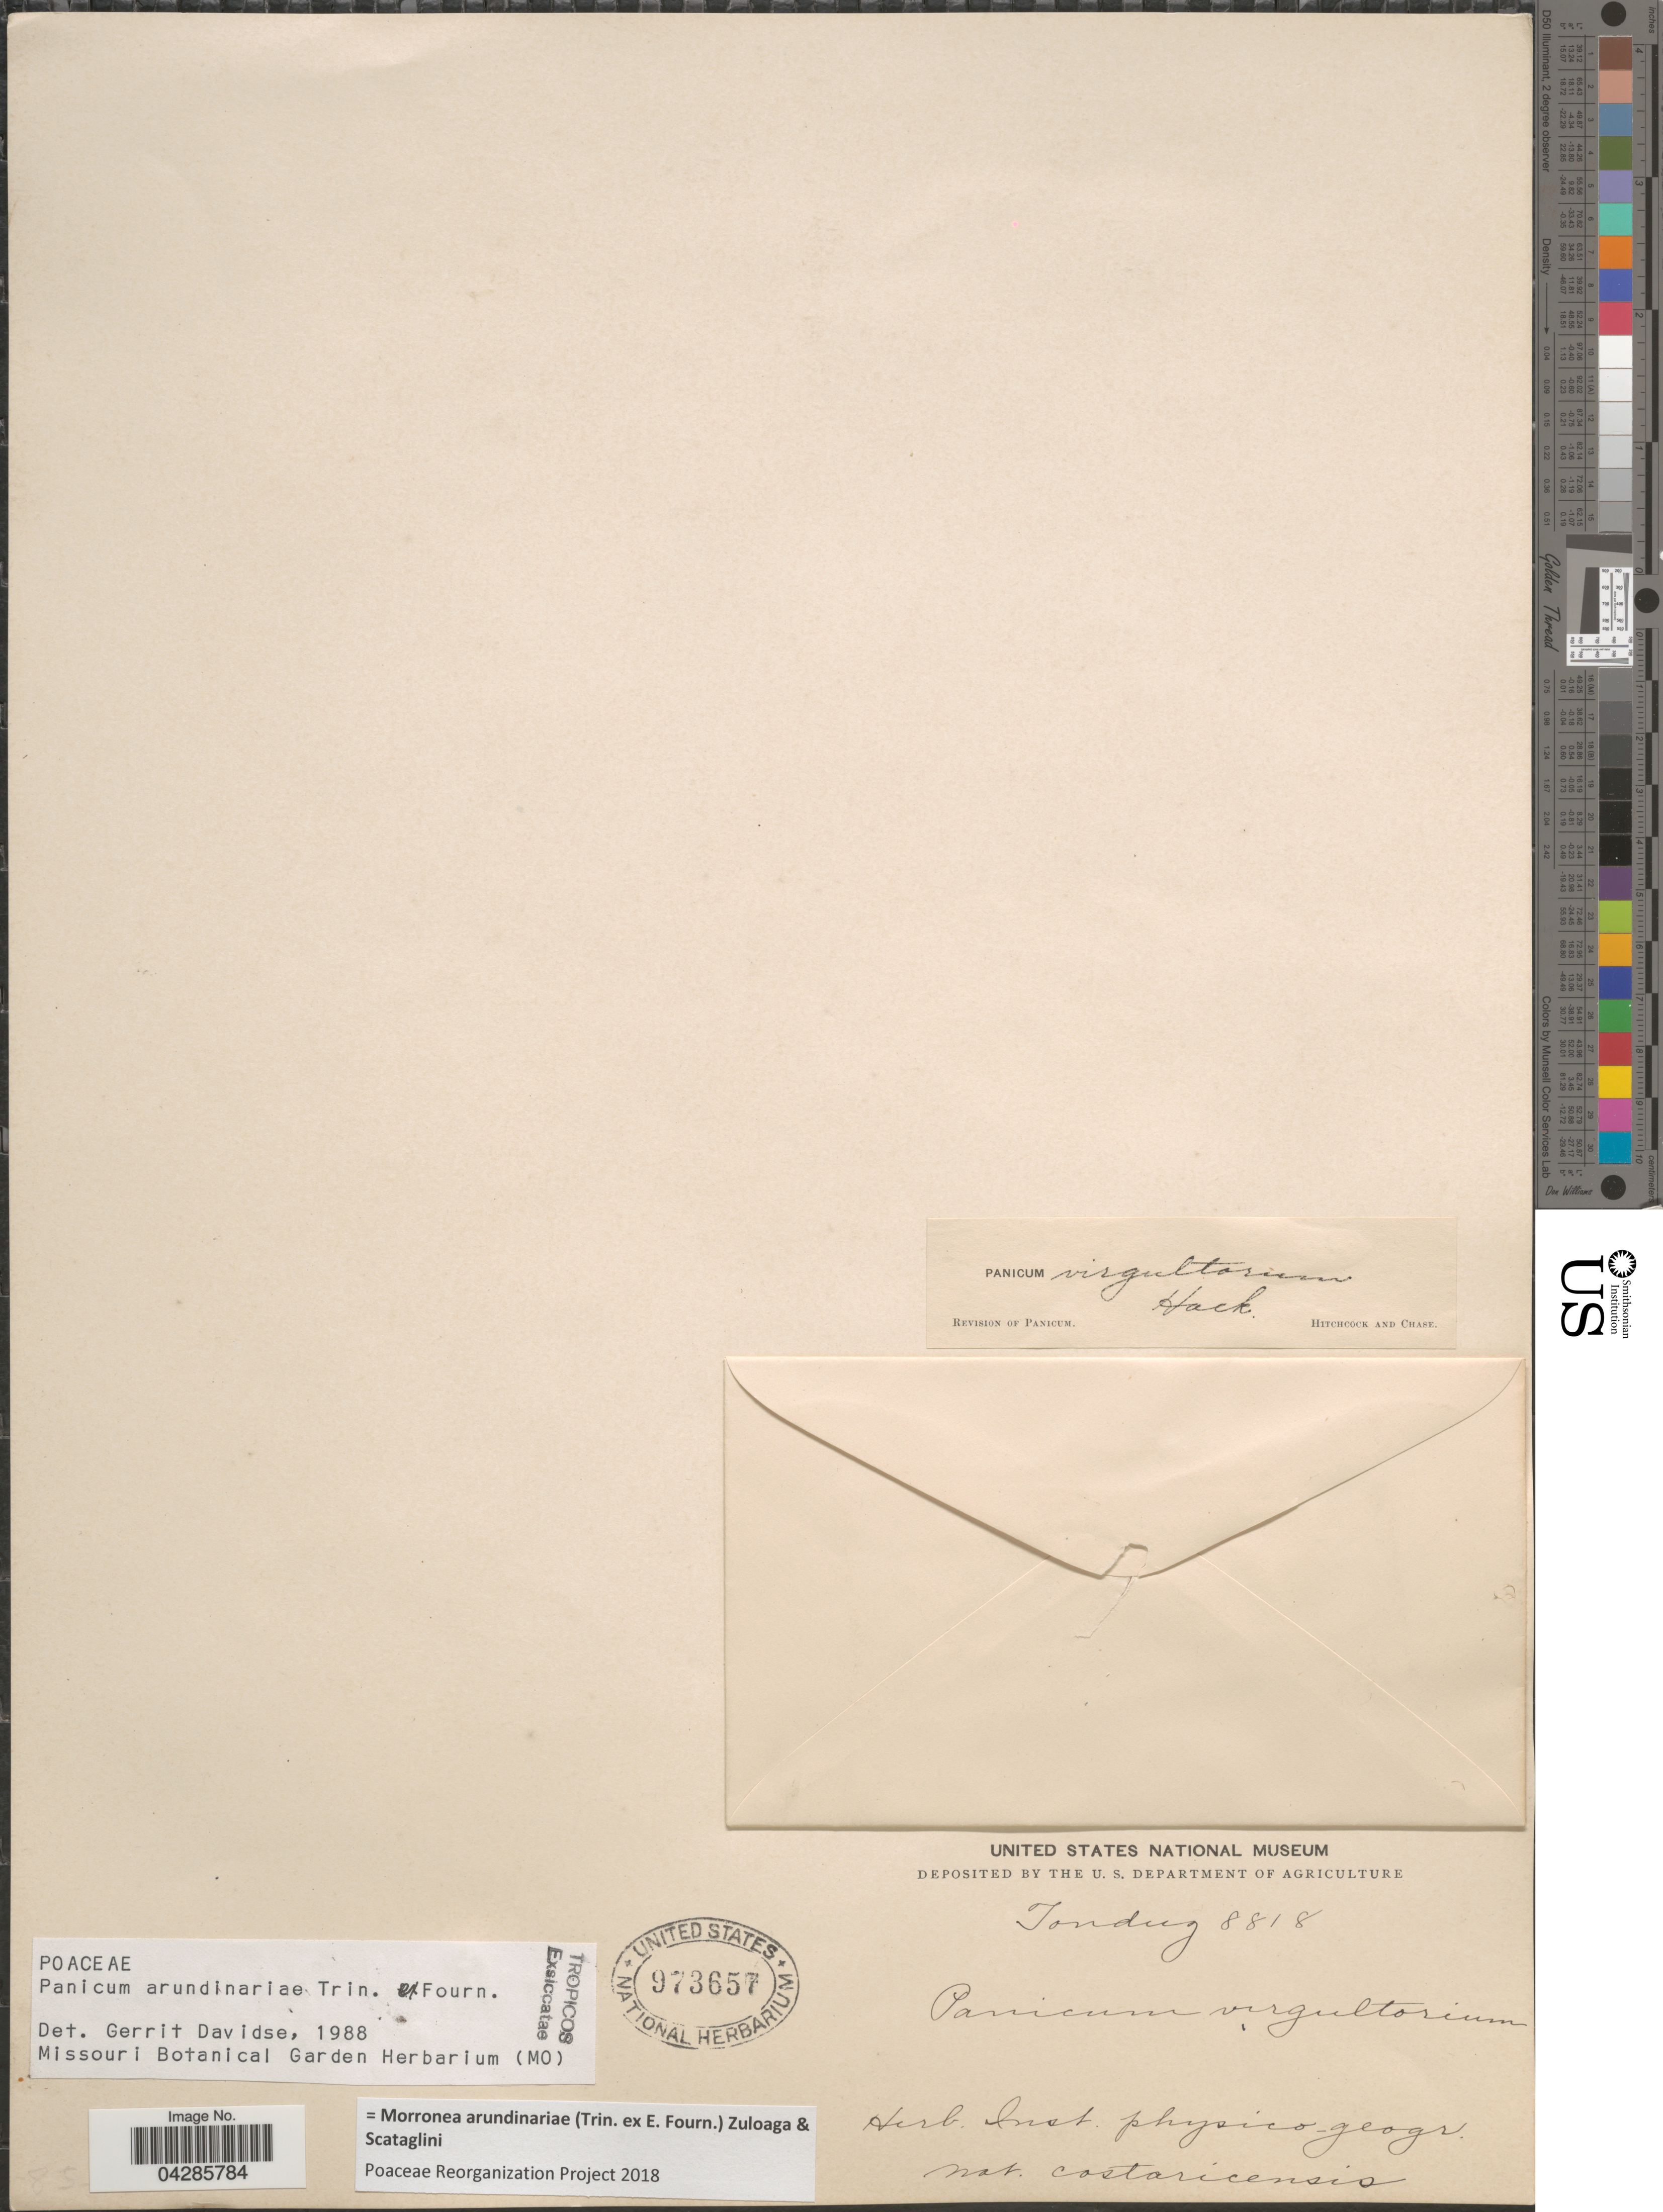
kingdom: Plantae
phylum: Tracheophyta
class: Liliopsida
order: Poales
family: Poaceae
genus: Morronea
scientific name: Morronea arundinariae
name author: (Trin. ex E. Fourn.) Zuloaga & Scataglini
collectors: Tonduz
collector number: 8818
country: Costa Rica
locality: Costaricensis.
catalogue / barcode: US 973657